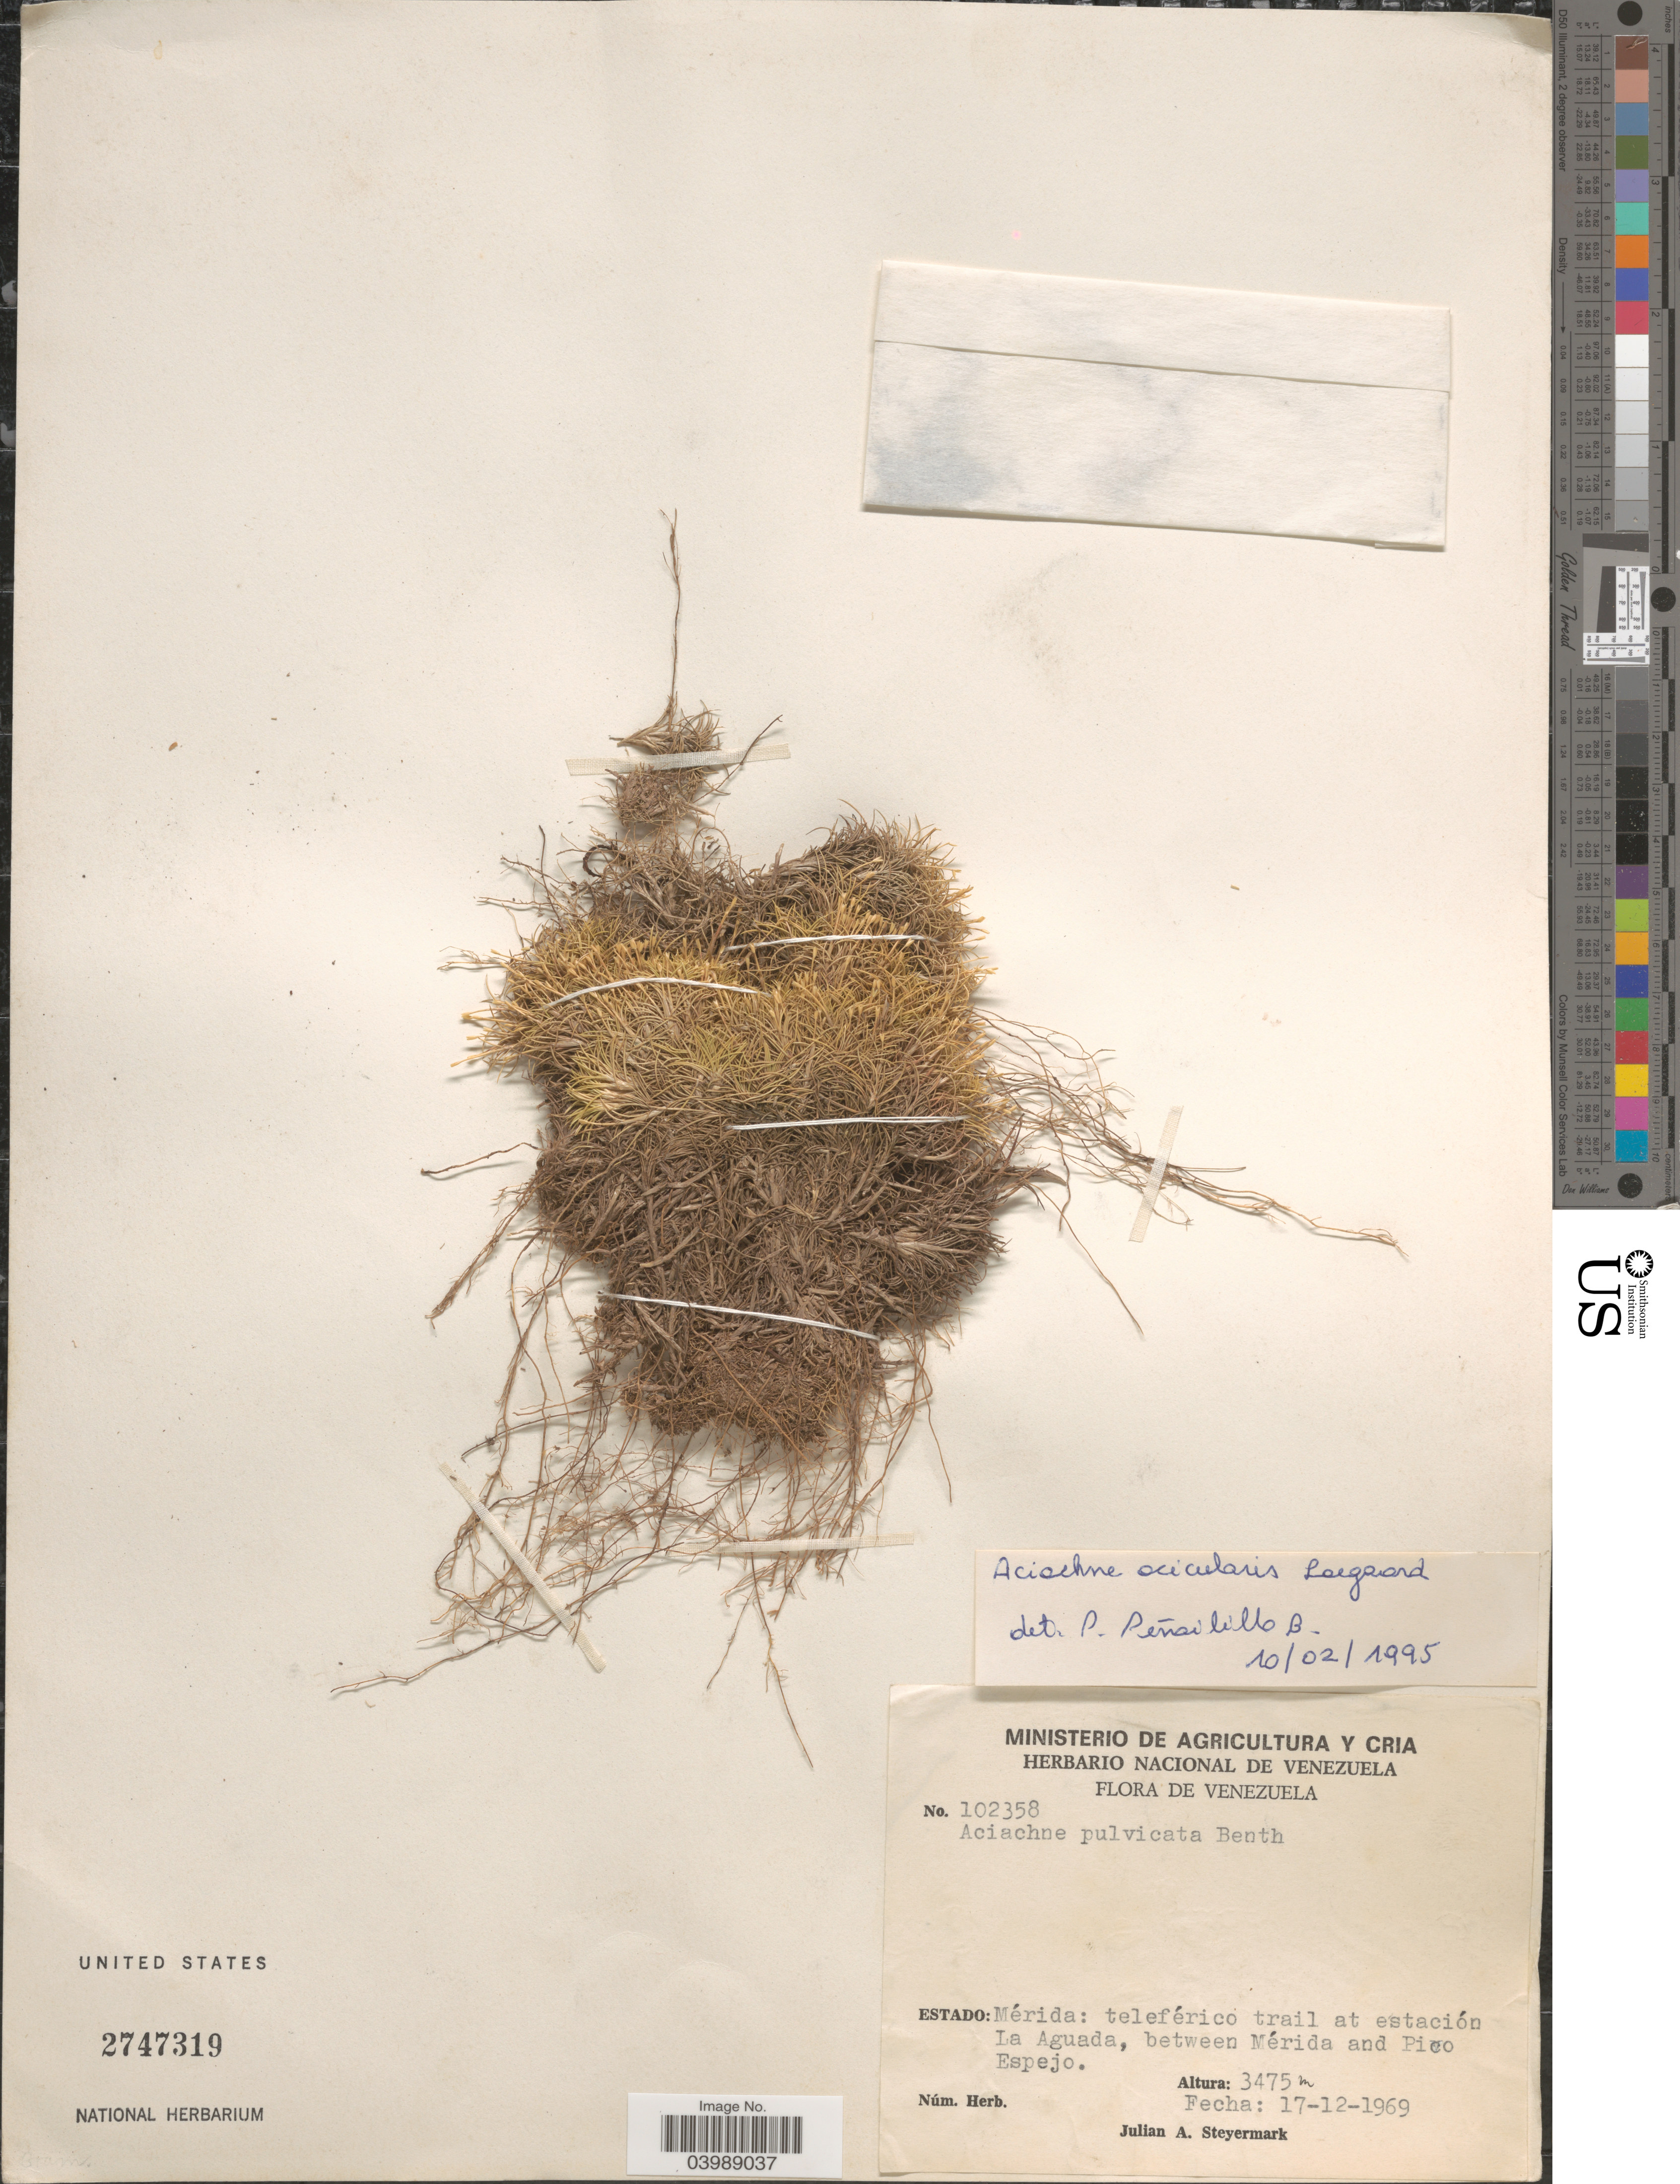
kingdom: Plantae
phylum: Tracheophyta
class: Liliopsida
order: Poales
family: Poaceae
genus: Aciachne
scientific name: Aciachne acicularis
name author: Lægaard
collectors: J. Steyermark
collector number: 102358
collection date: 1969-12-17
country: Venezuela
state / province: Merida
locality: Teleférico trail at estación La Aguada, between Mérida and Pico Espejo.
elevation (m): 3475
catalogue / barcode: US 2747319